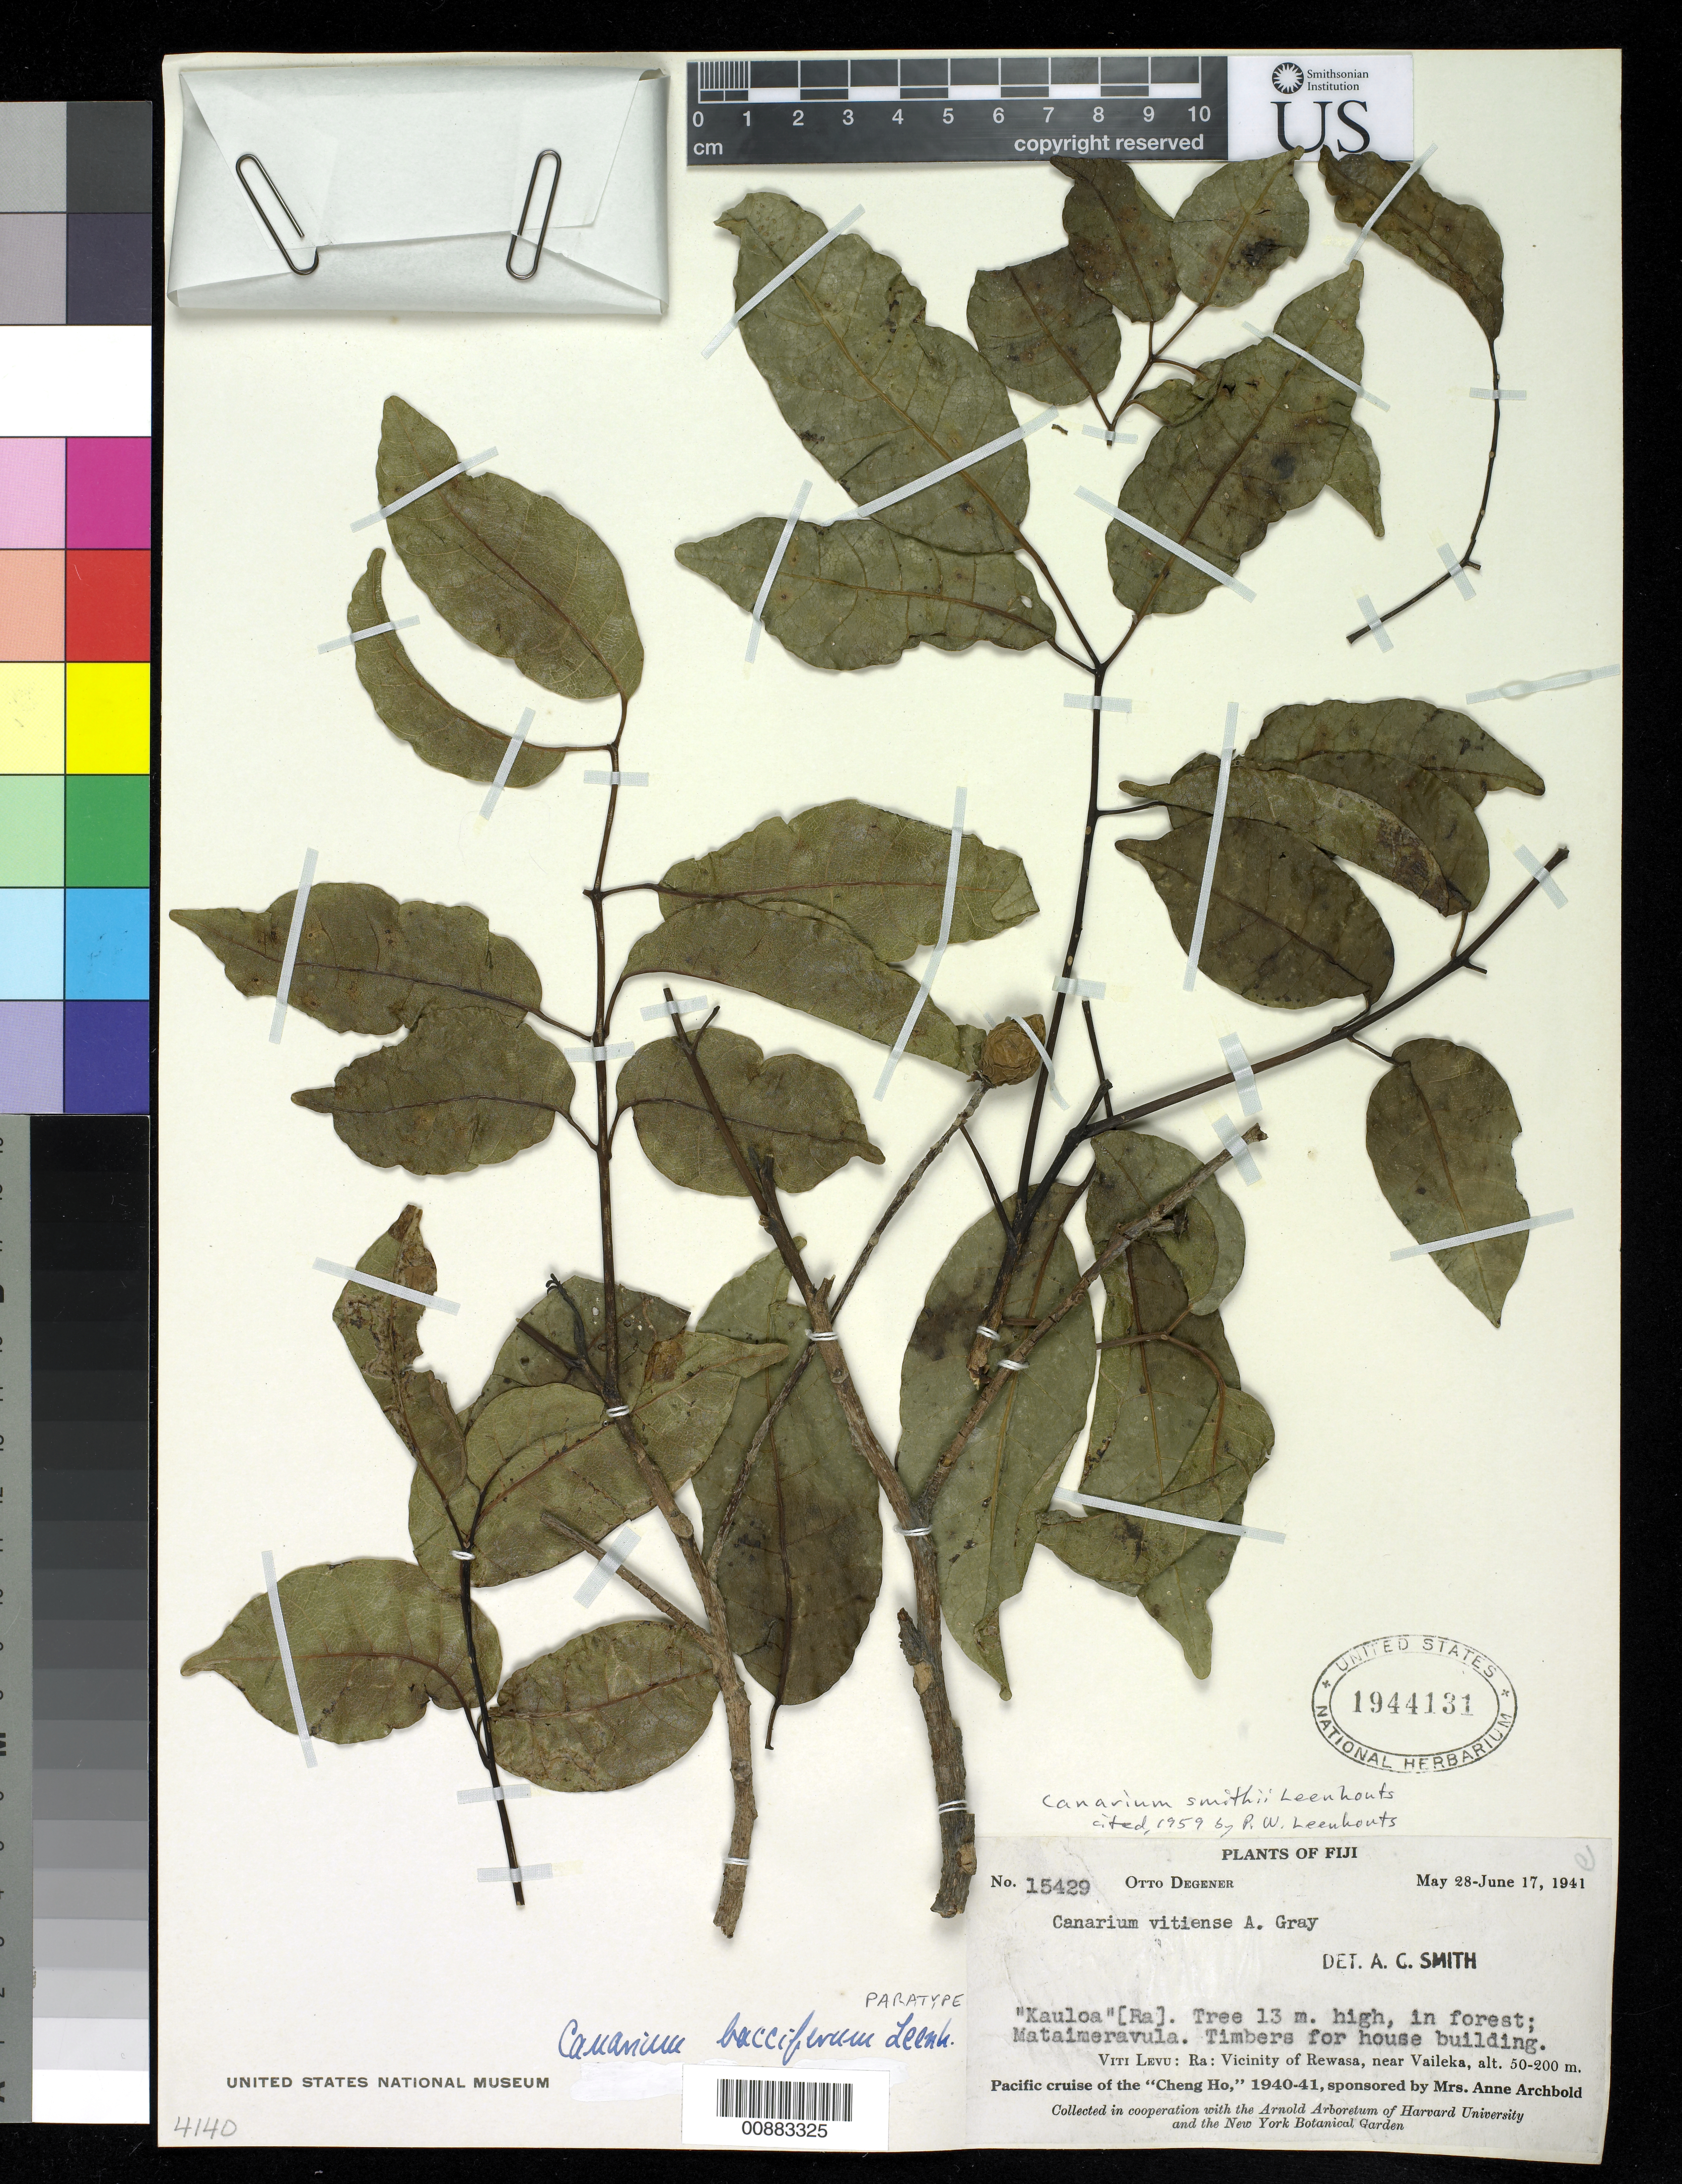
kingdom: Plantae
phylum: Tracheophyta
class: Magnoliopsida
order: Sapindales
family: Burseraceae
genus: Canarium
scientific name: Canarium smithii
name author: Leenh.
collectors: O. Degener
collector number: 15429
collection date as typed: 28 May 1941 to 17 Jun 1941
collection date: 1941-05-28/1941-06-17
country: Fiji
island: Viti Levu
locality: Mataimeravula. Vicinity of Rewasa, near Vaileka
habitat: Forest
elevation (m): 50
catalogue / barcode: US 1944131